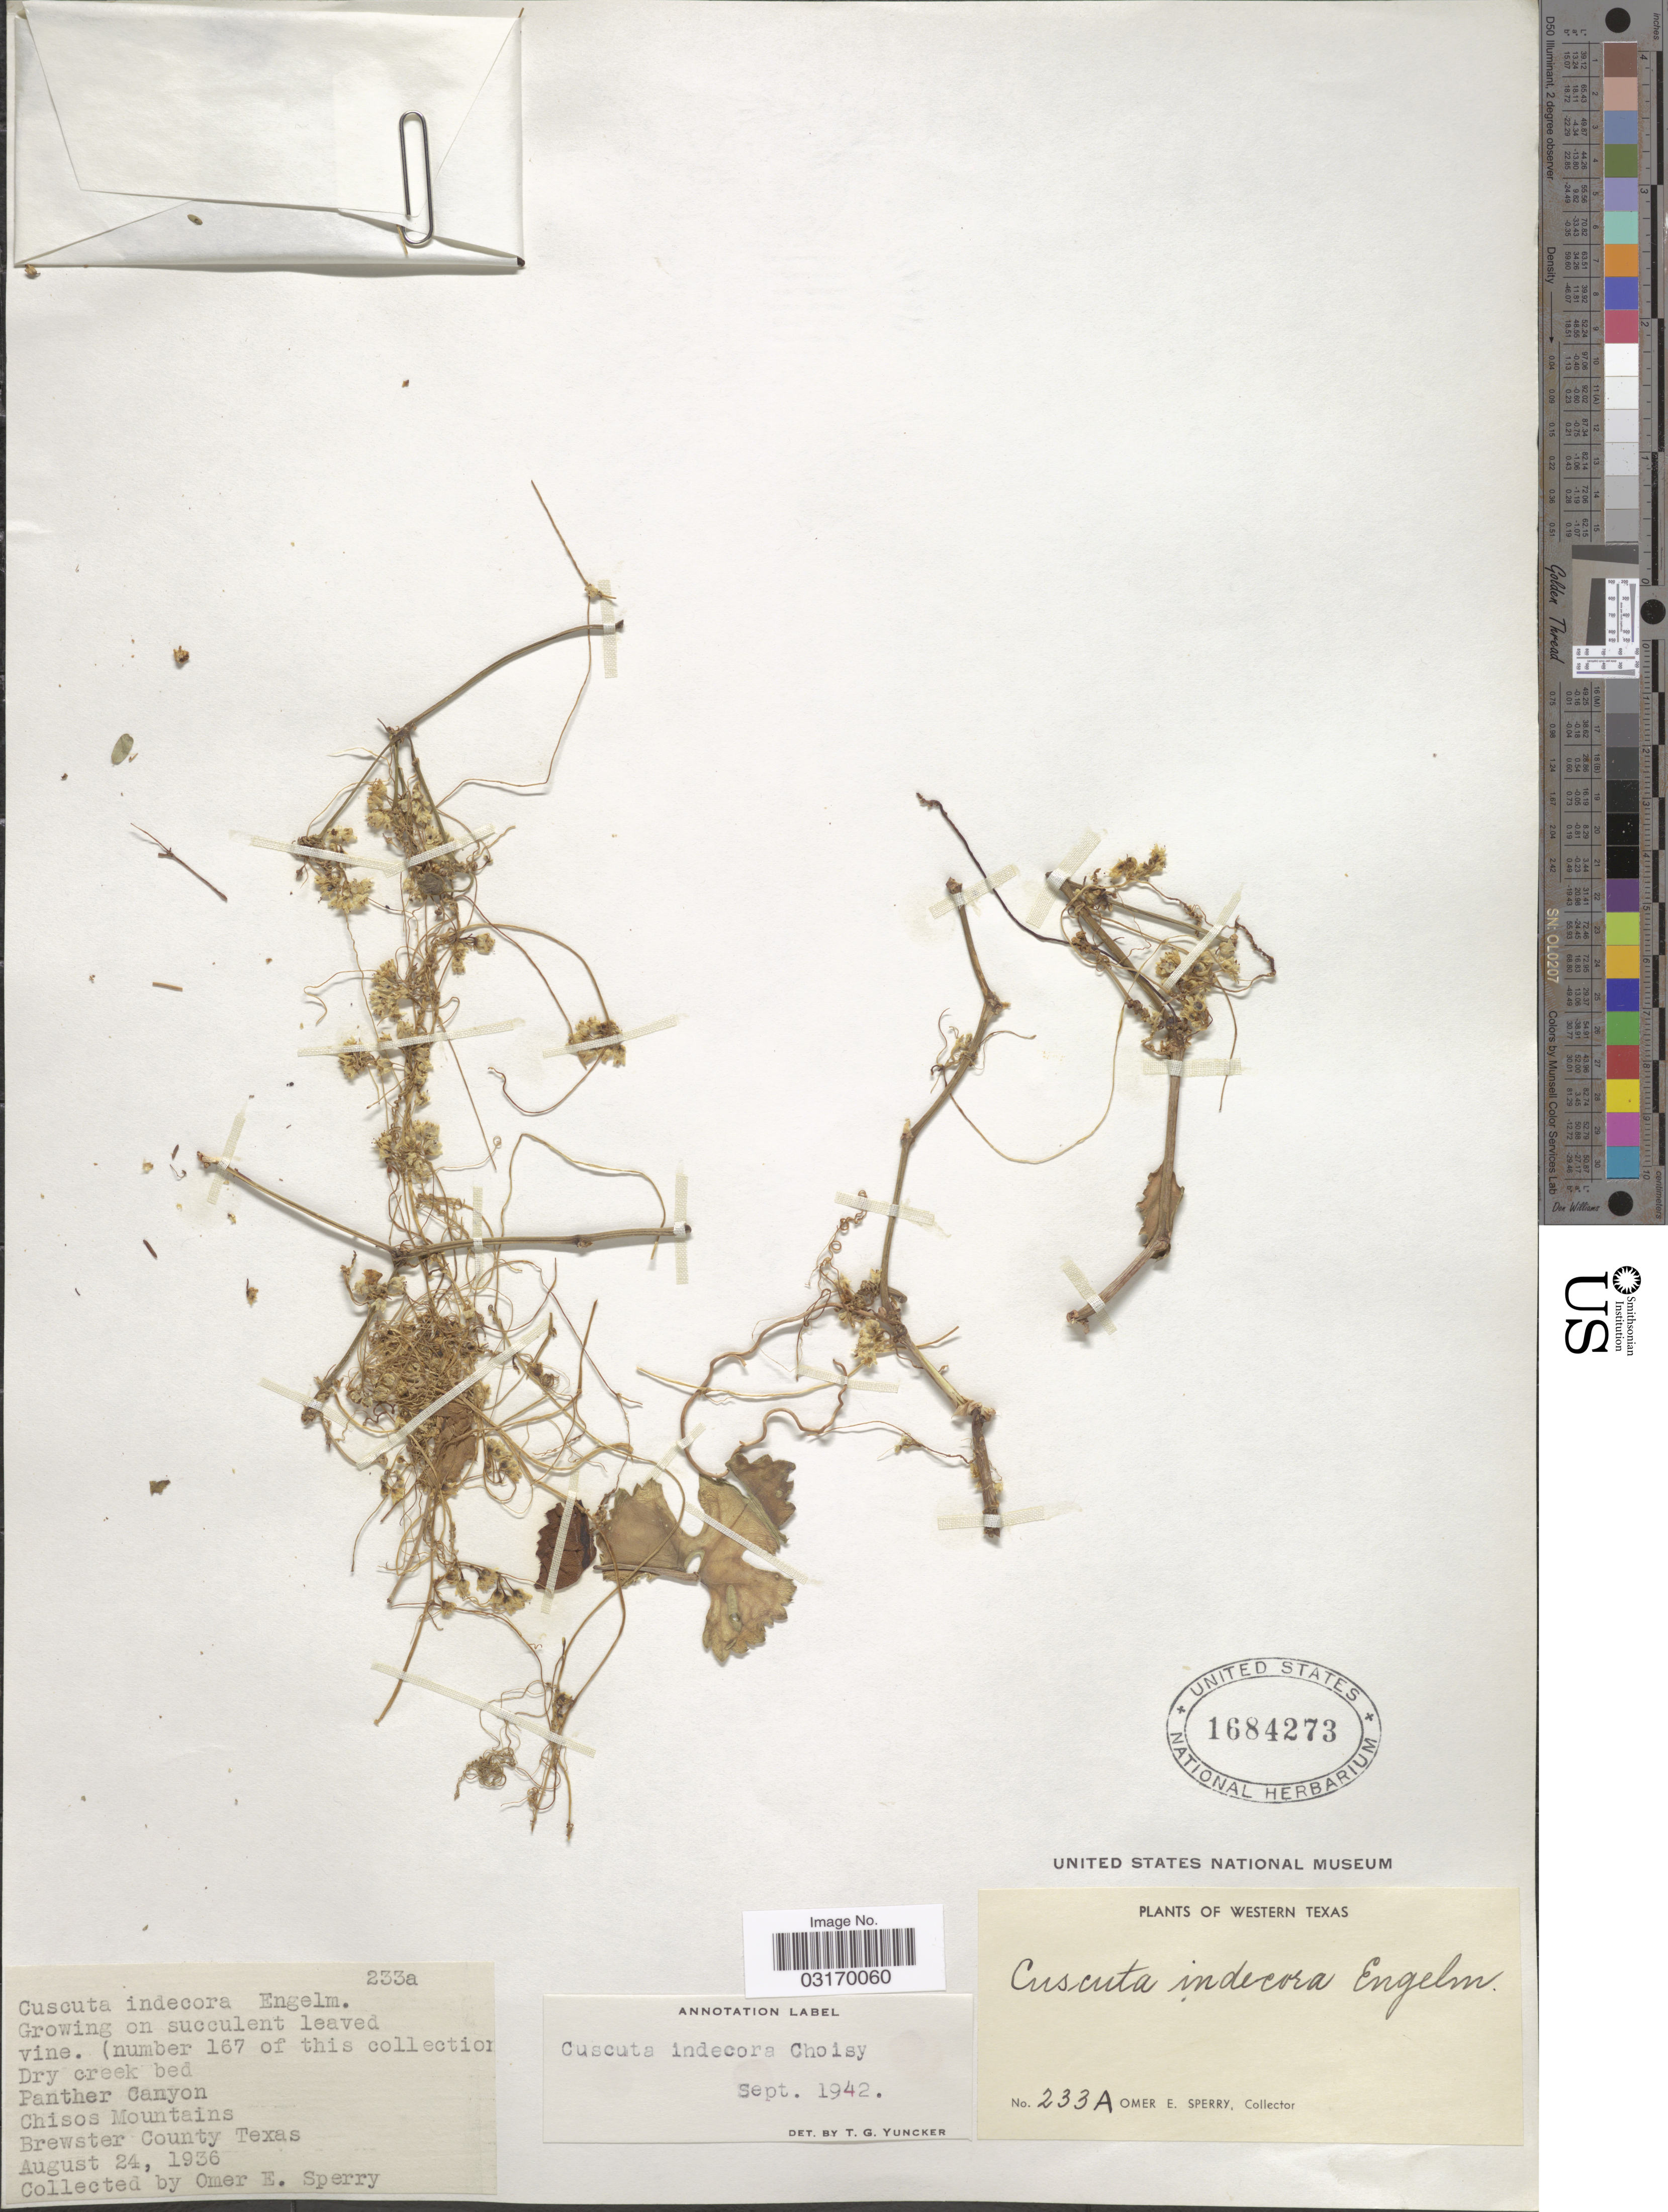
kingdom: Plantae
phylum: Tracheophyta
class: Magnoliopsida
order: Solanales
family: Convolvulaceae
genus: Cuscuta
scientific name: Cuscuta indecora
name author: Choisy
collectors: O. E. Sperry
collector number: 233a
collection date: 1936-08-24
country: United States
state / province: Texas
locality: Western Texas. Dry creek bed. Panther Canyon. Chisos Mountains, Brewster County.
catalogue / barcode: US 1684273